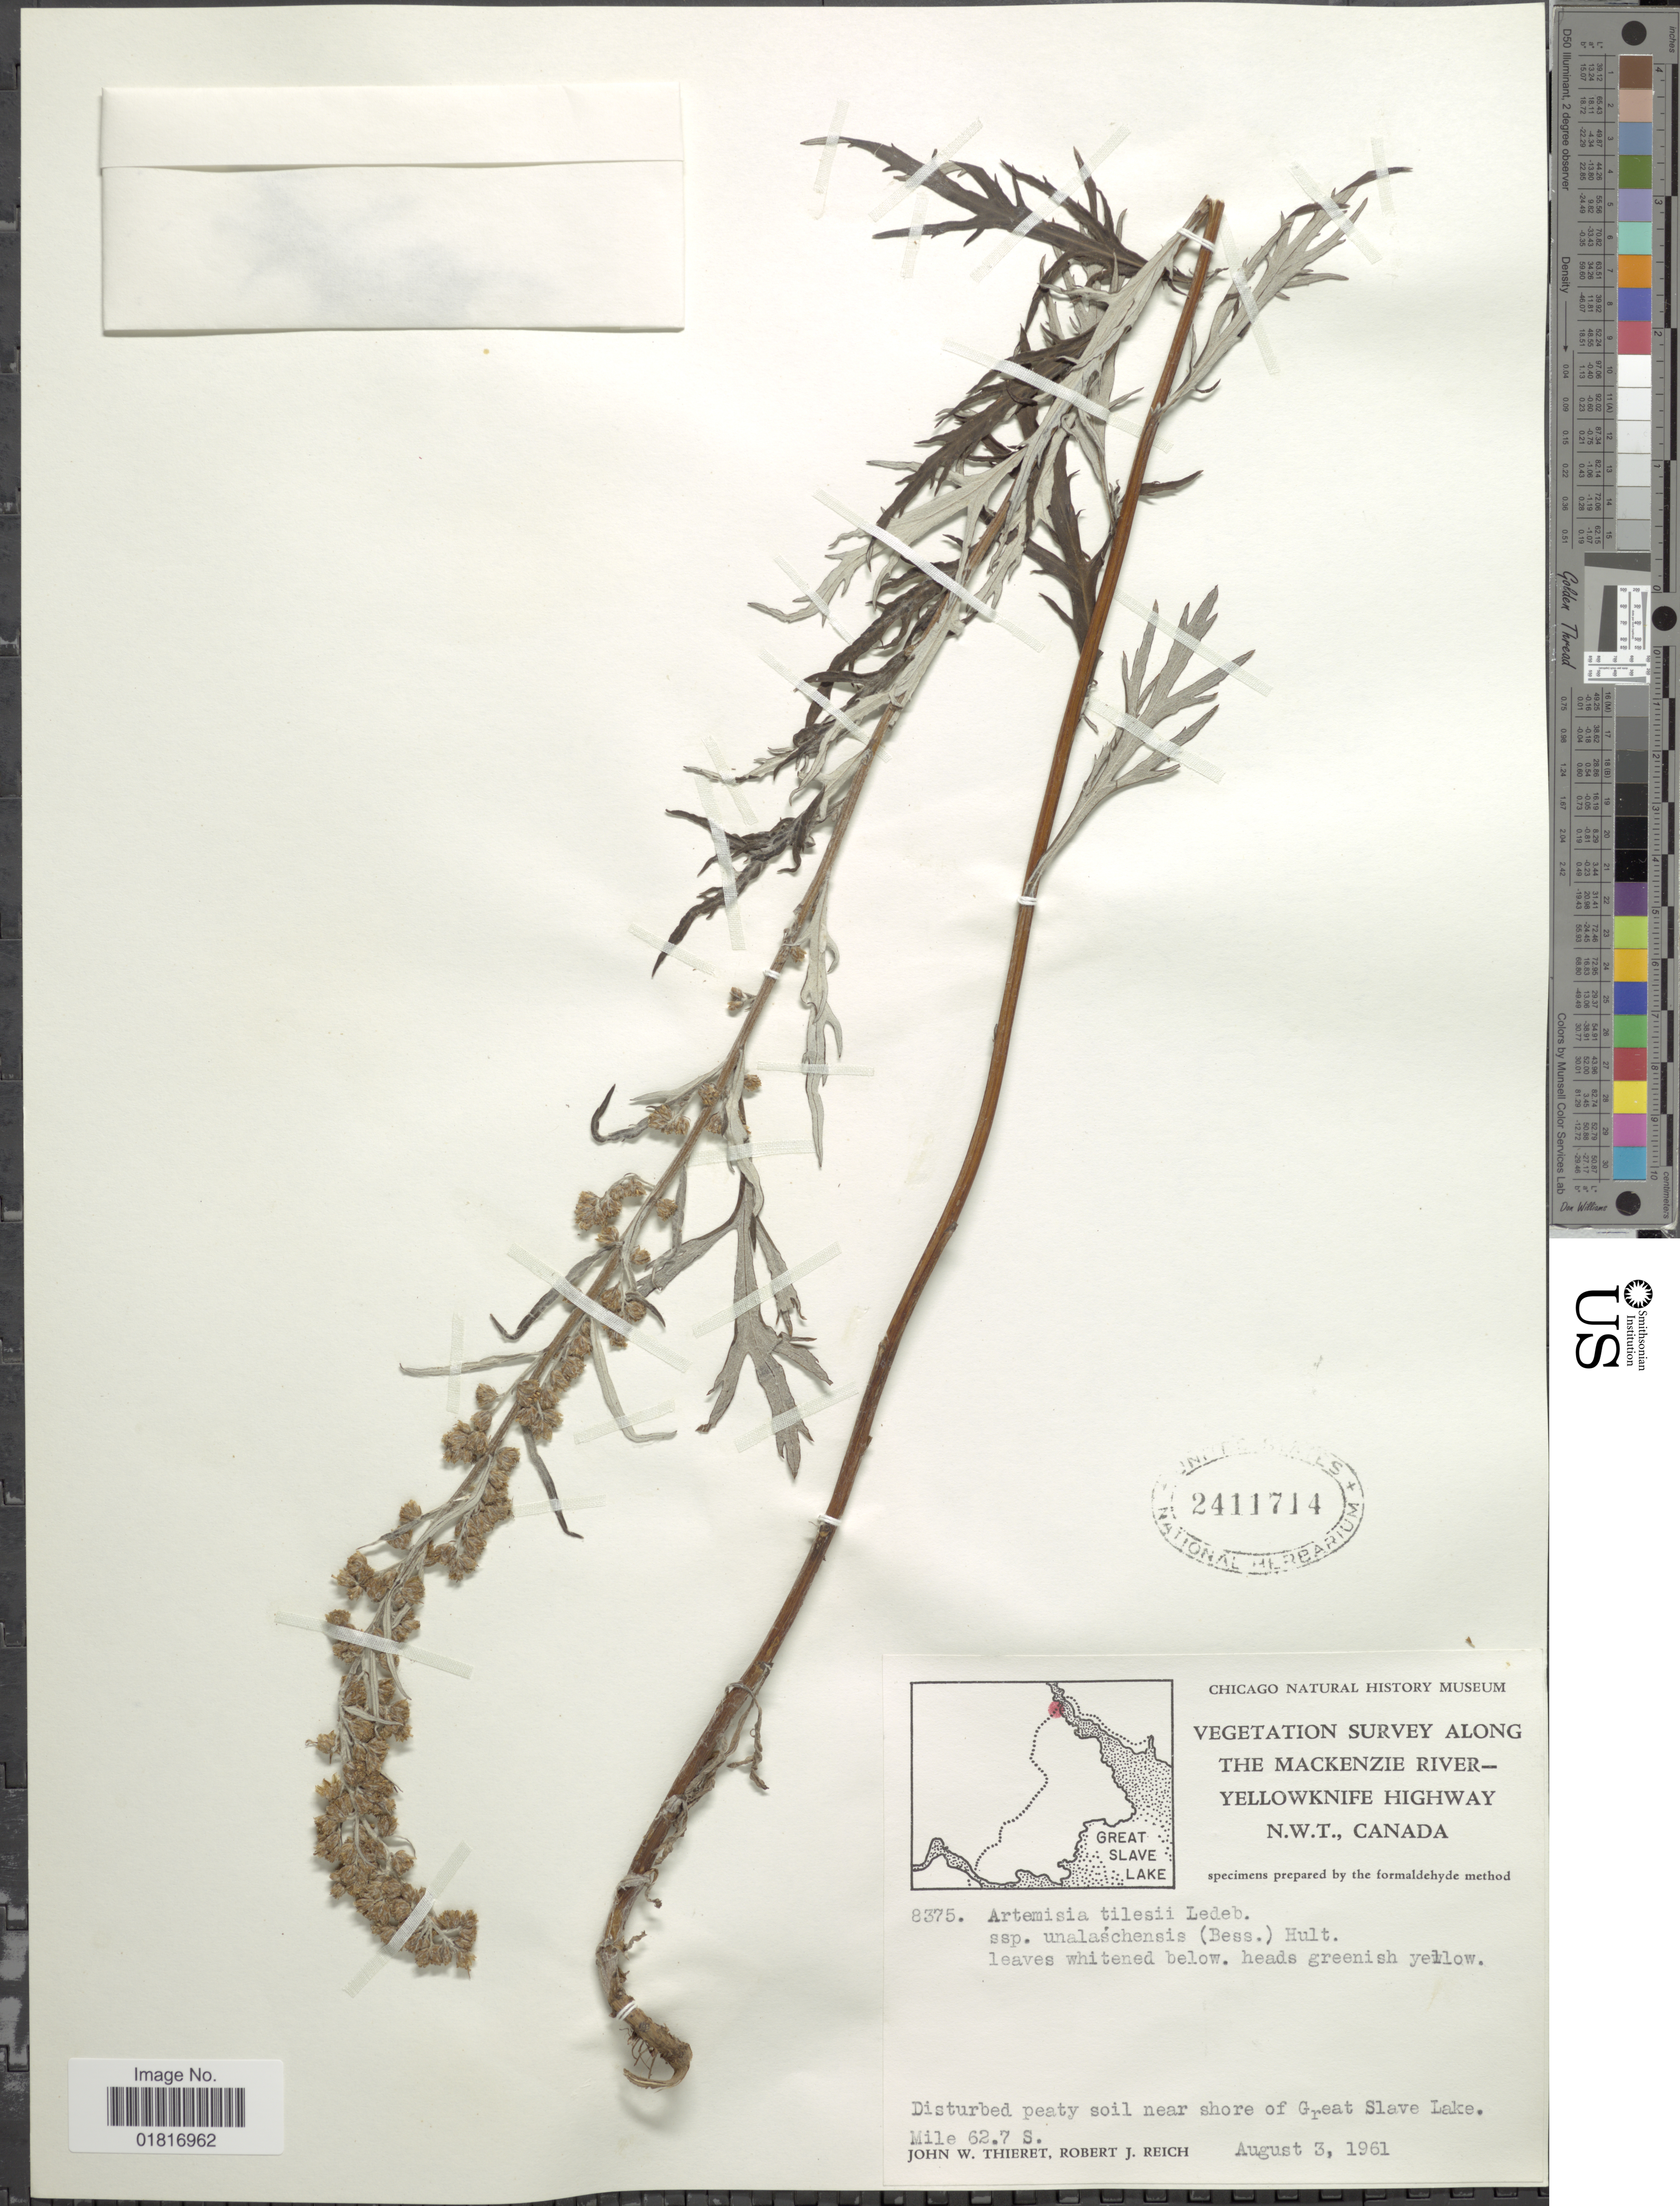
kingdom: Plantae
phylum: Tracheophyta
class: Magnoliopsida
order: Asterales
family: Asteraceae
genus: Artemisia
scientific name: Artemisia tilesii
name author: Ledeb.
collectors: J. W. Thieret & R. Reich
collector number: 8375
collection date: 1961-08-03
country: Canada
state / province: Northwest Territories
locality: Vegetation asurvey along The Mackenzie River-yellowknifw Highway, Disturbed peaty soil near shore of Great Slave Lake. Mle 62.7 S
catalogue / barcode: US 2411714